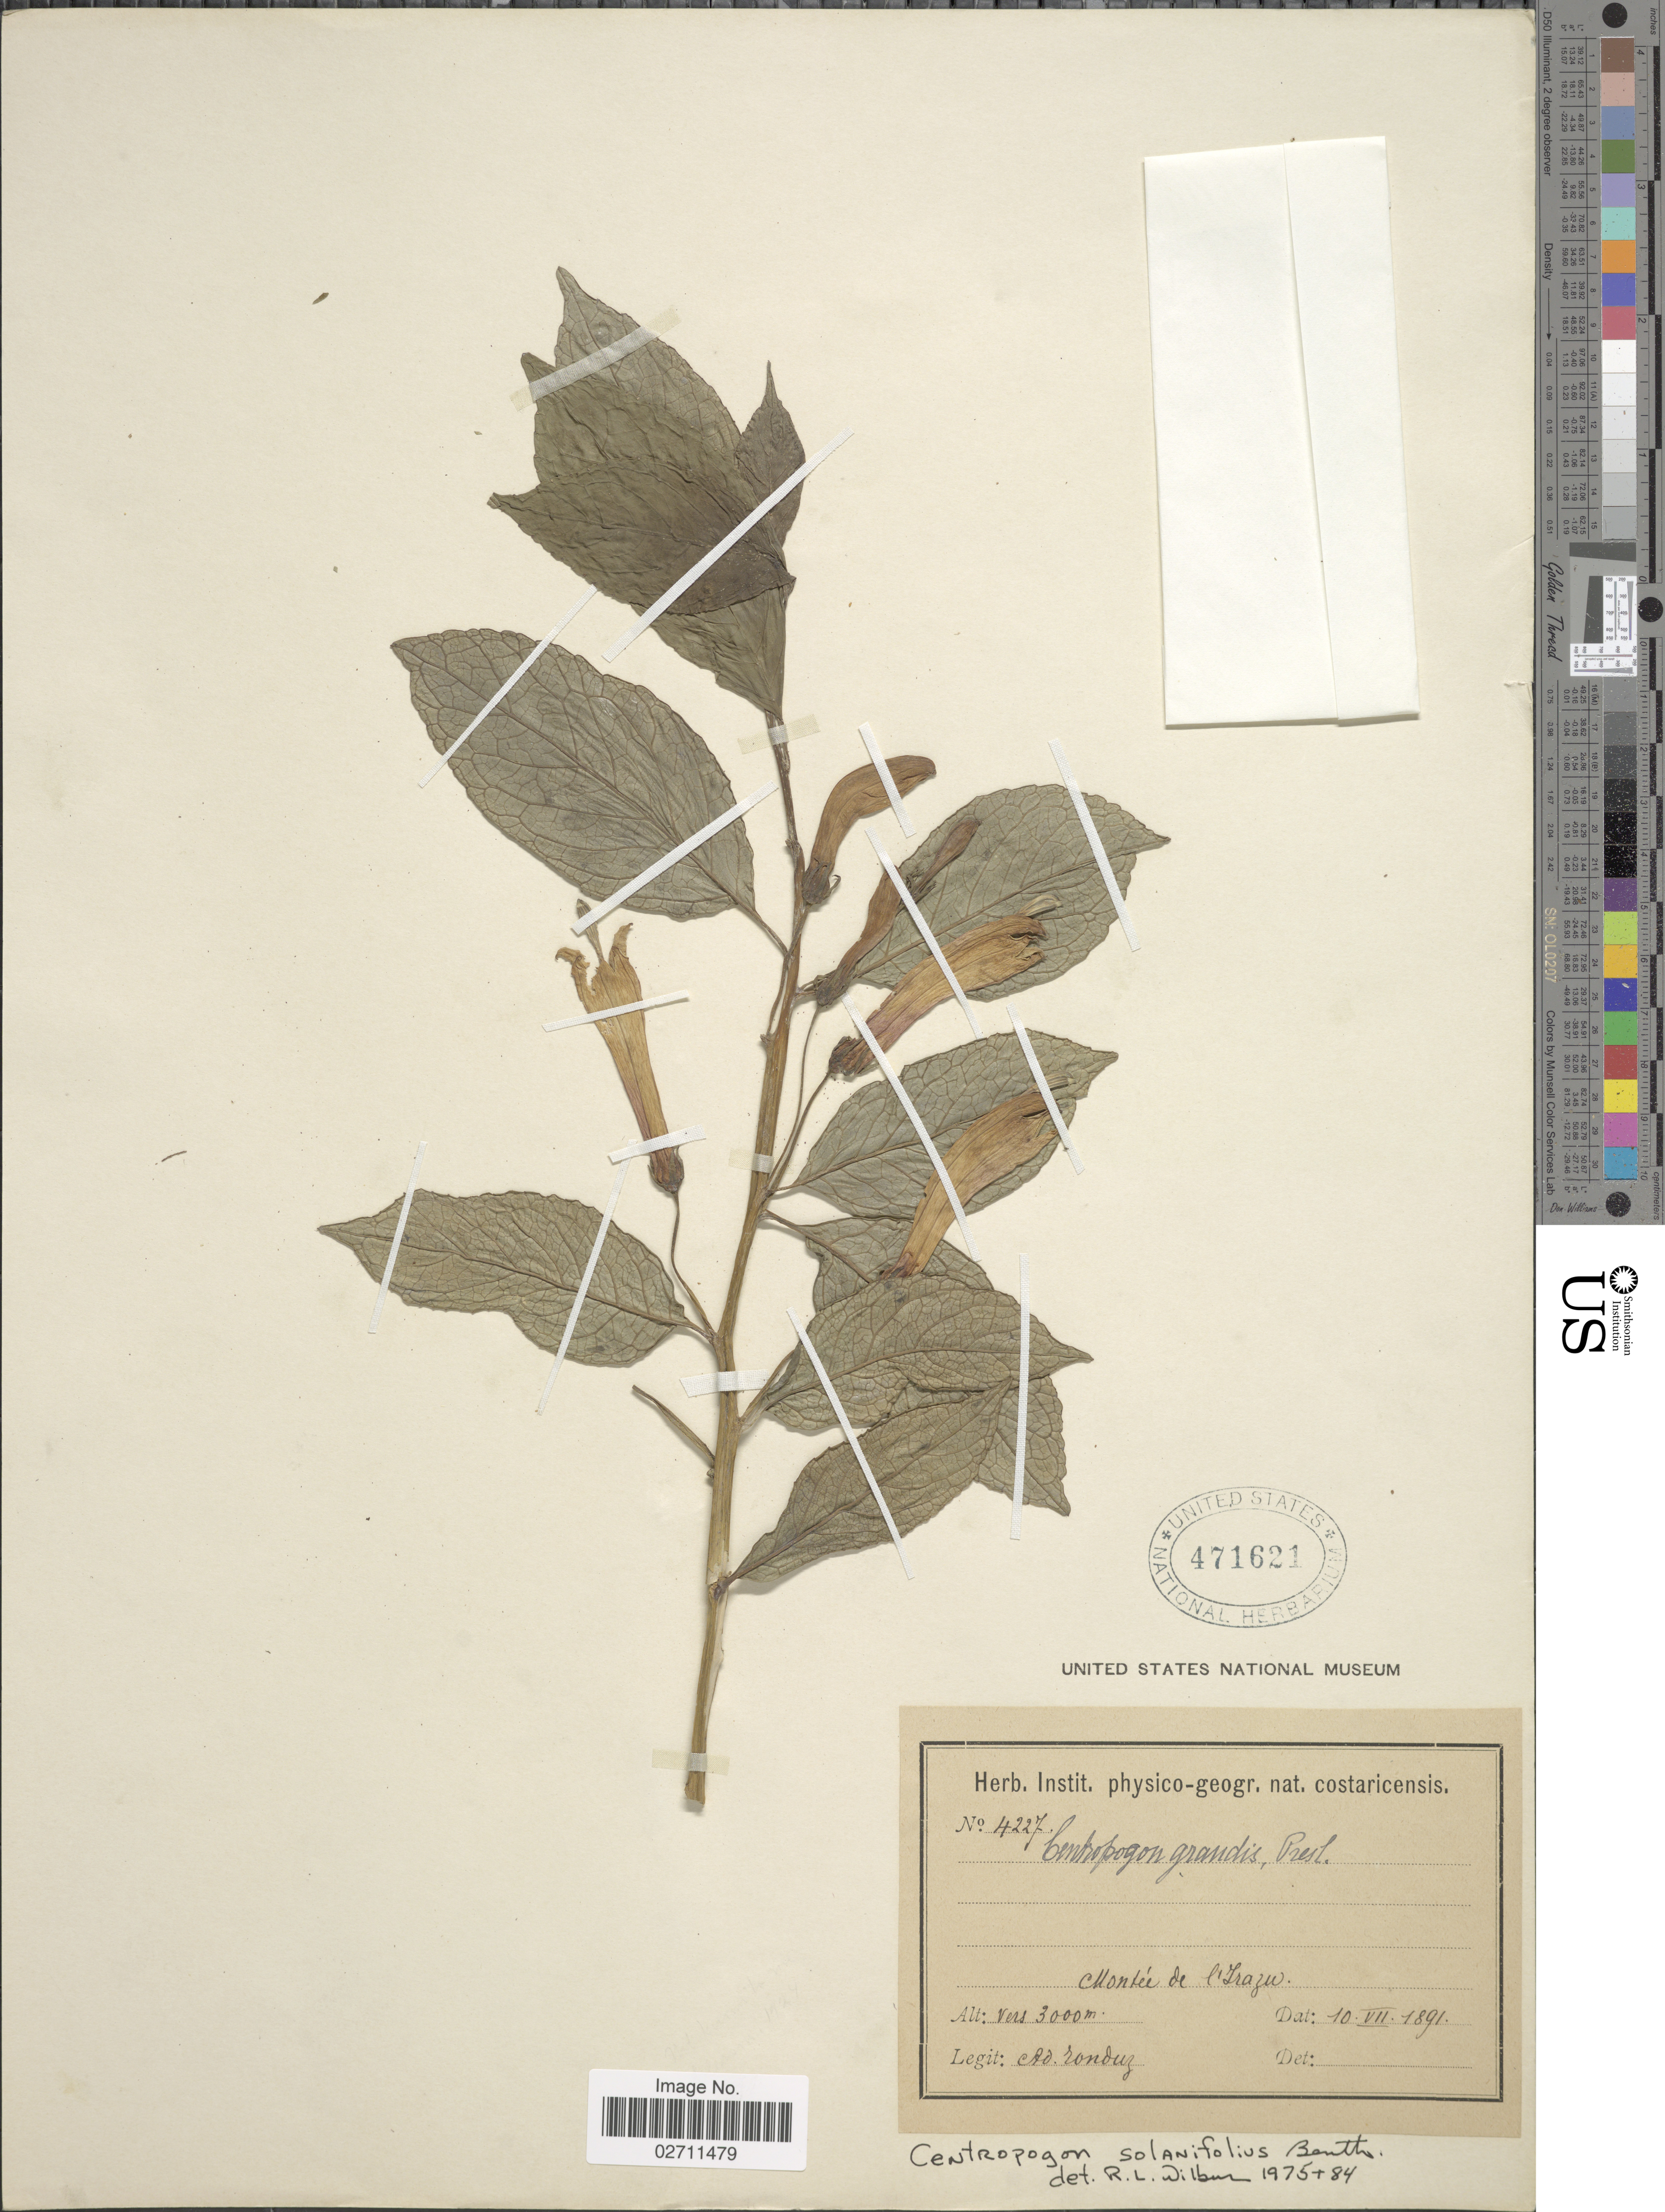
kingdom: Plantae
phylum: Tracheophyta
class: Magnoliopsida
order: Asterales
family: Campanulaceae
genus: Centropogon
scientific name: Centropogon solanifolius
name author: Benth.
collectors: A. Tonduz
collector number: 4227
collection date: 1891-07-10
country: Costa Rica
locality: Montee de l'Irazu.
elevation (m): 3000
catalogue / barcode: US 471621